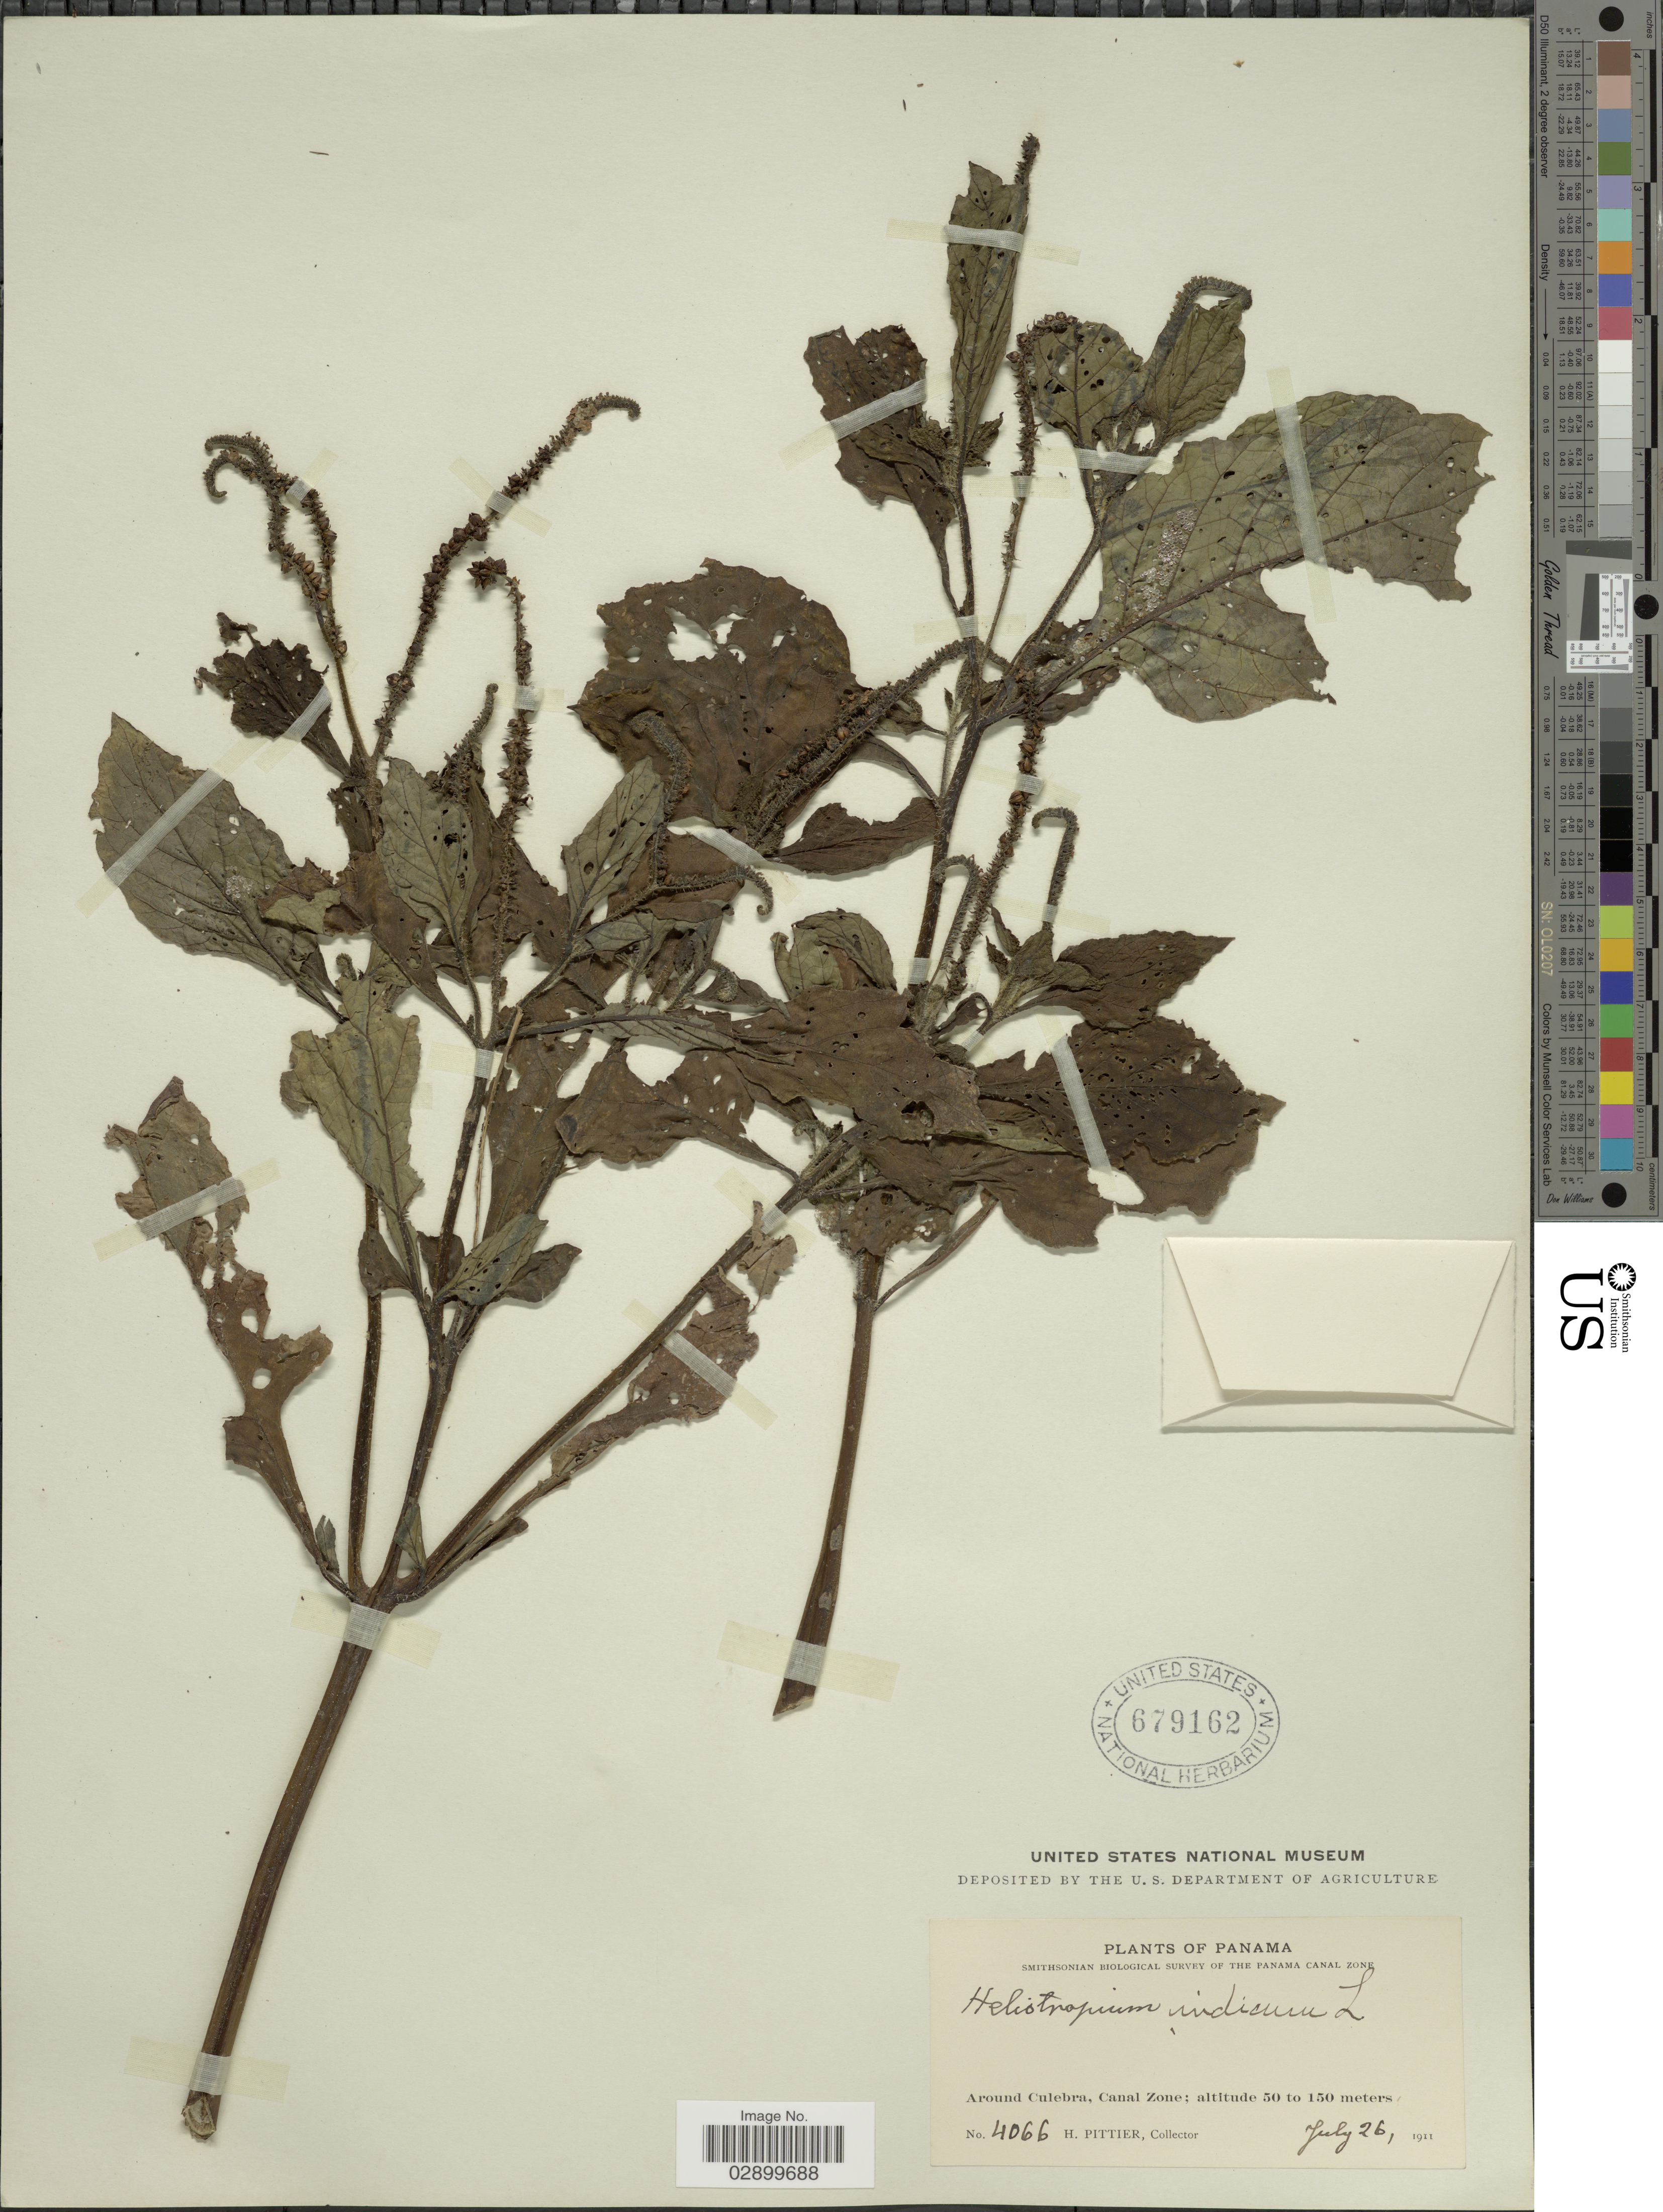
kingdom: Plantae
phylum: Tracheophyta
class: Magnoliopsida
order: Boraginales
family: Heliotropiaceae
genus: Heliotropium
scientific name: Heliotropium indicum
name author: L.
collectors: H. F. Pittier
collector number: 4066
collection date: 1911-07-26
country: Panama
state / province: Colón / Panamá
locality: Around Culebra, Canal Zone.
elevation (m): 50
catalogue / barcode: US 679162